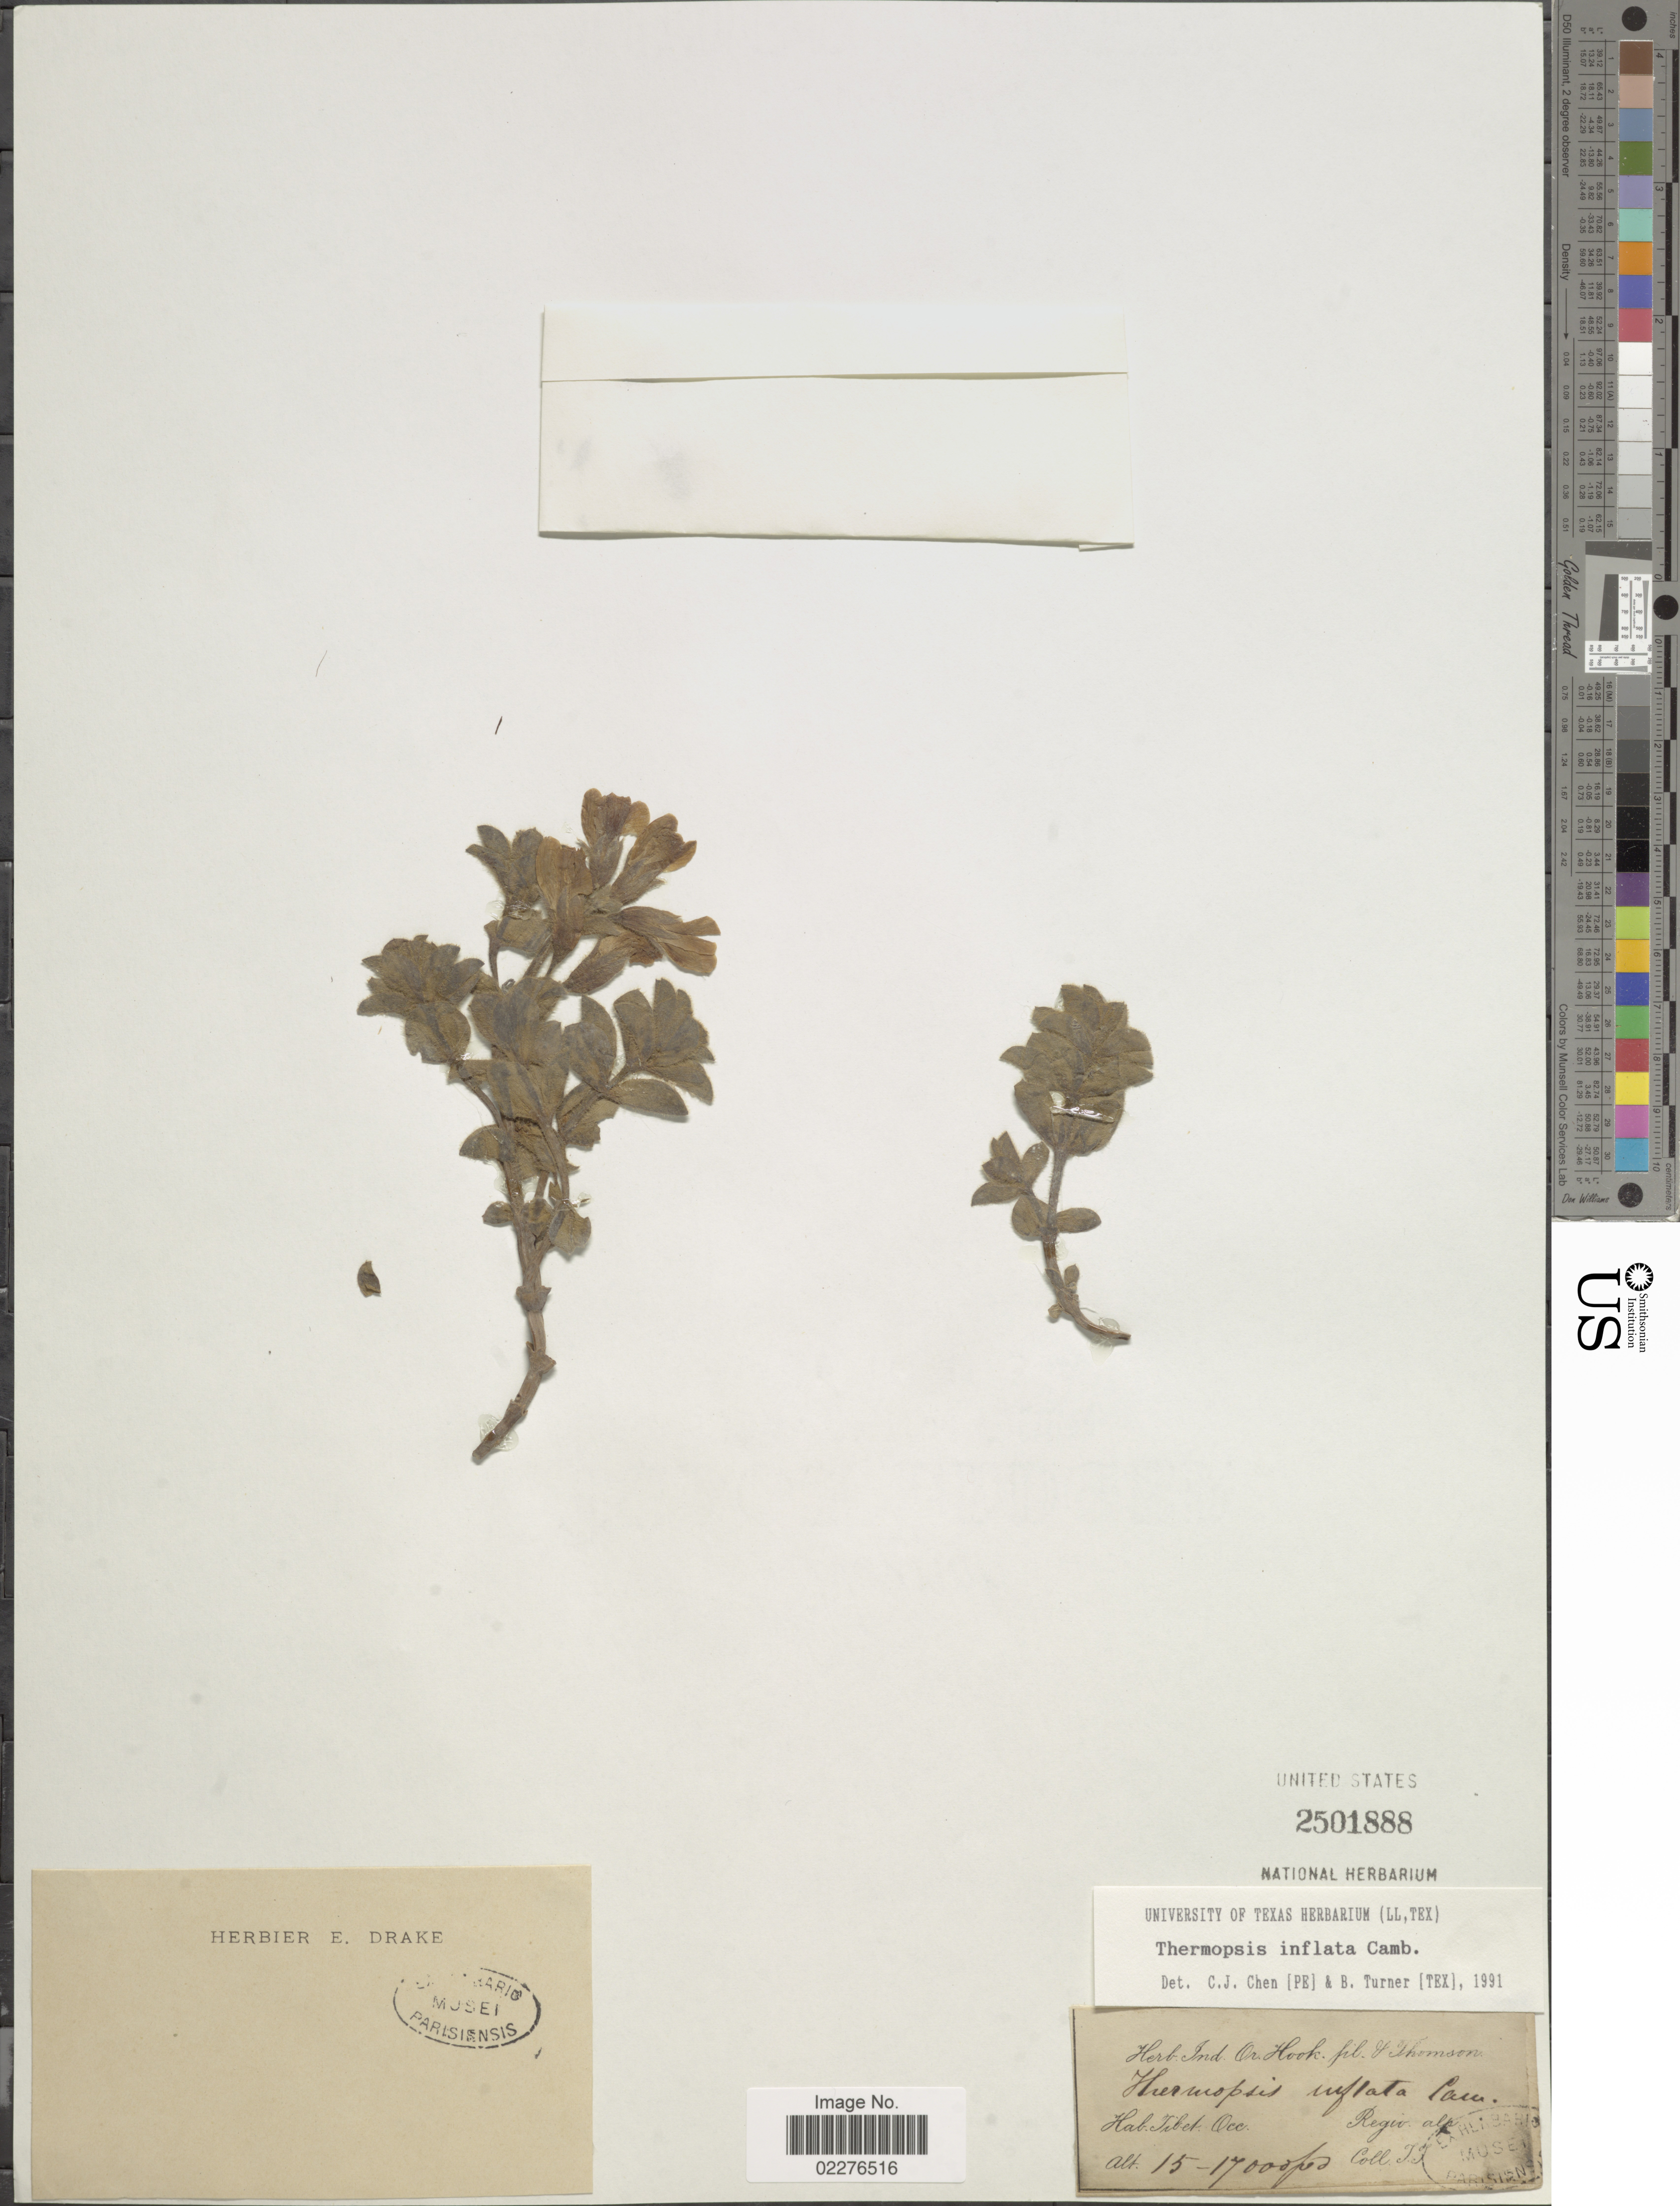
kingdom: Plantae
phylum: Tracheophyta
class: Magnoliopsida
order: Fabales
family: Fabaceae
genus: Thermopsis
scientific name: Thermopsis inflata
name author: Cambess.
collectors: T. Thomson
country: China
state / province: Xizang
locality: Tibet Occ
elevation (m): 4572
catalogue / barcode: US 2501888